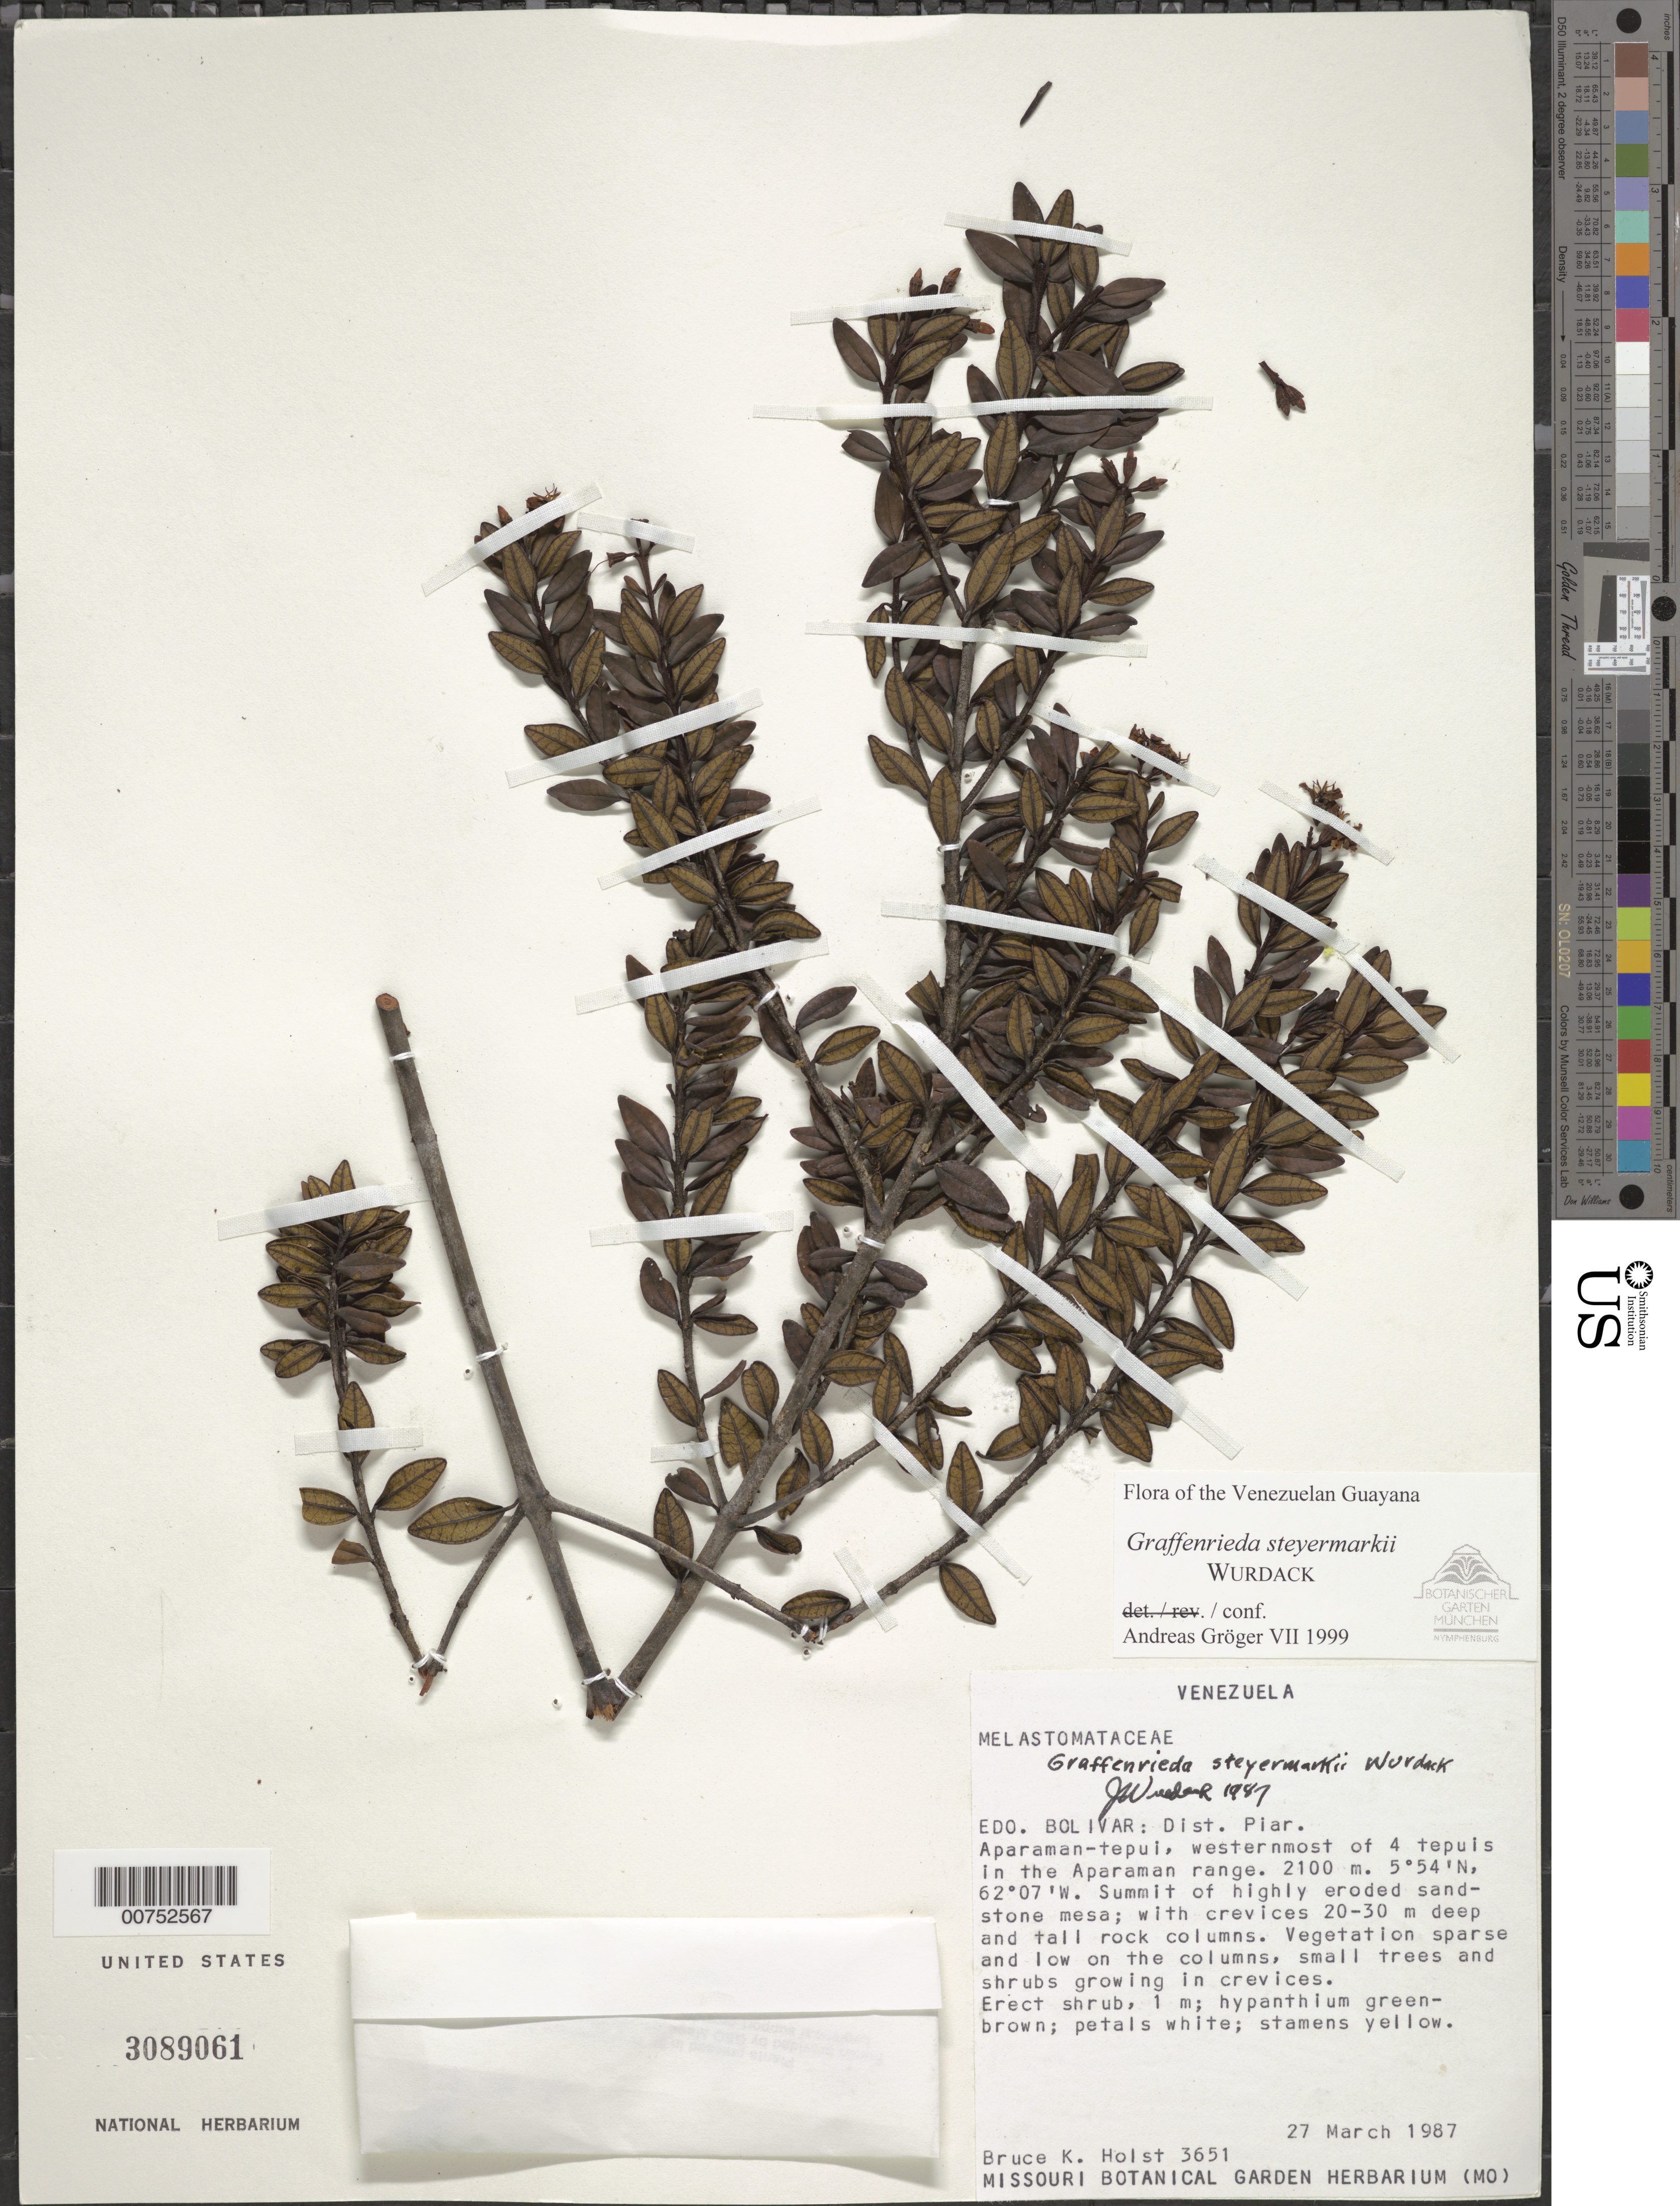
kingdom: Plantae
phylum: Tracheophyta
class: Magnoliopsida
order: Myrtales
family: Melastomataceae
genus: Graffenrieda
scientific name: Graffenrieda steyermarkii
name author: Wurdack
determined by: Gröger, A.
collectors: B. Holst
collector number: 3651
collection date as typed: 27-Mar-87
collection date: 1987-03-27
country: Venezuela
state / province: Bolívar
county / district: Piar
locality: Auyan-tepuí, Río Churún, westernmost of 4 tepuís in the Aparaman range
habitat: Summit of highly eroded sand-stone mesa; with crevis 20-30m deep and tall rock columns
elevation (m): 2100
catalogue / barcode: US 3089061